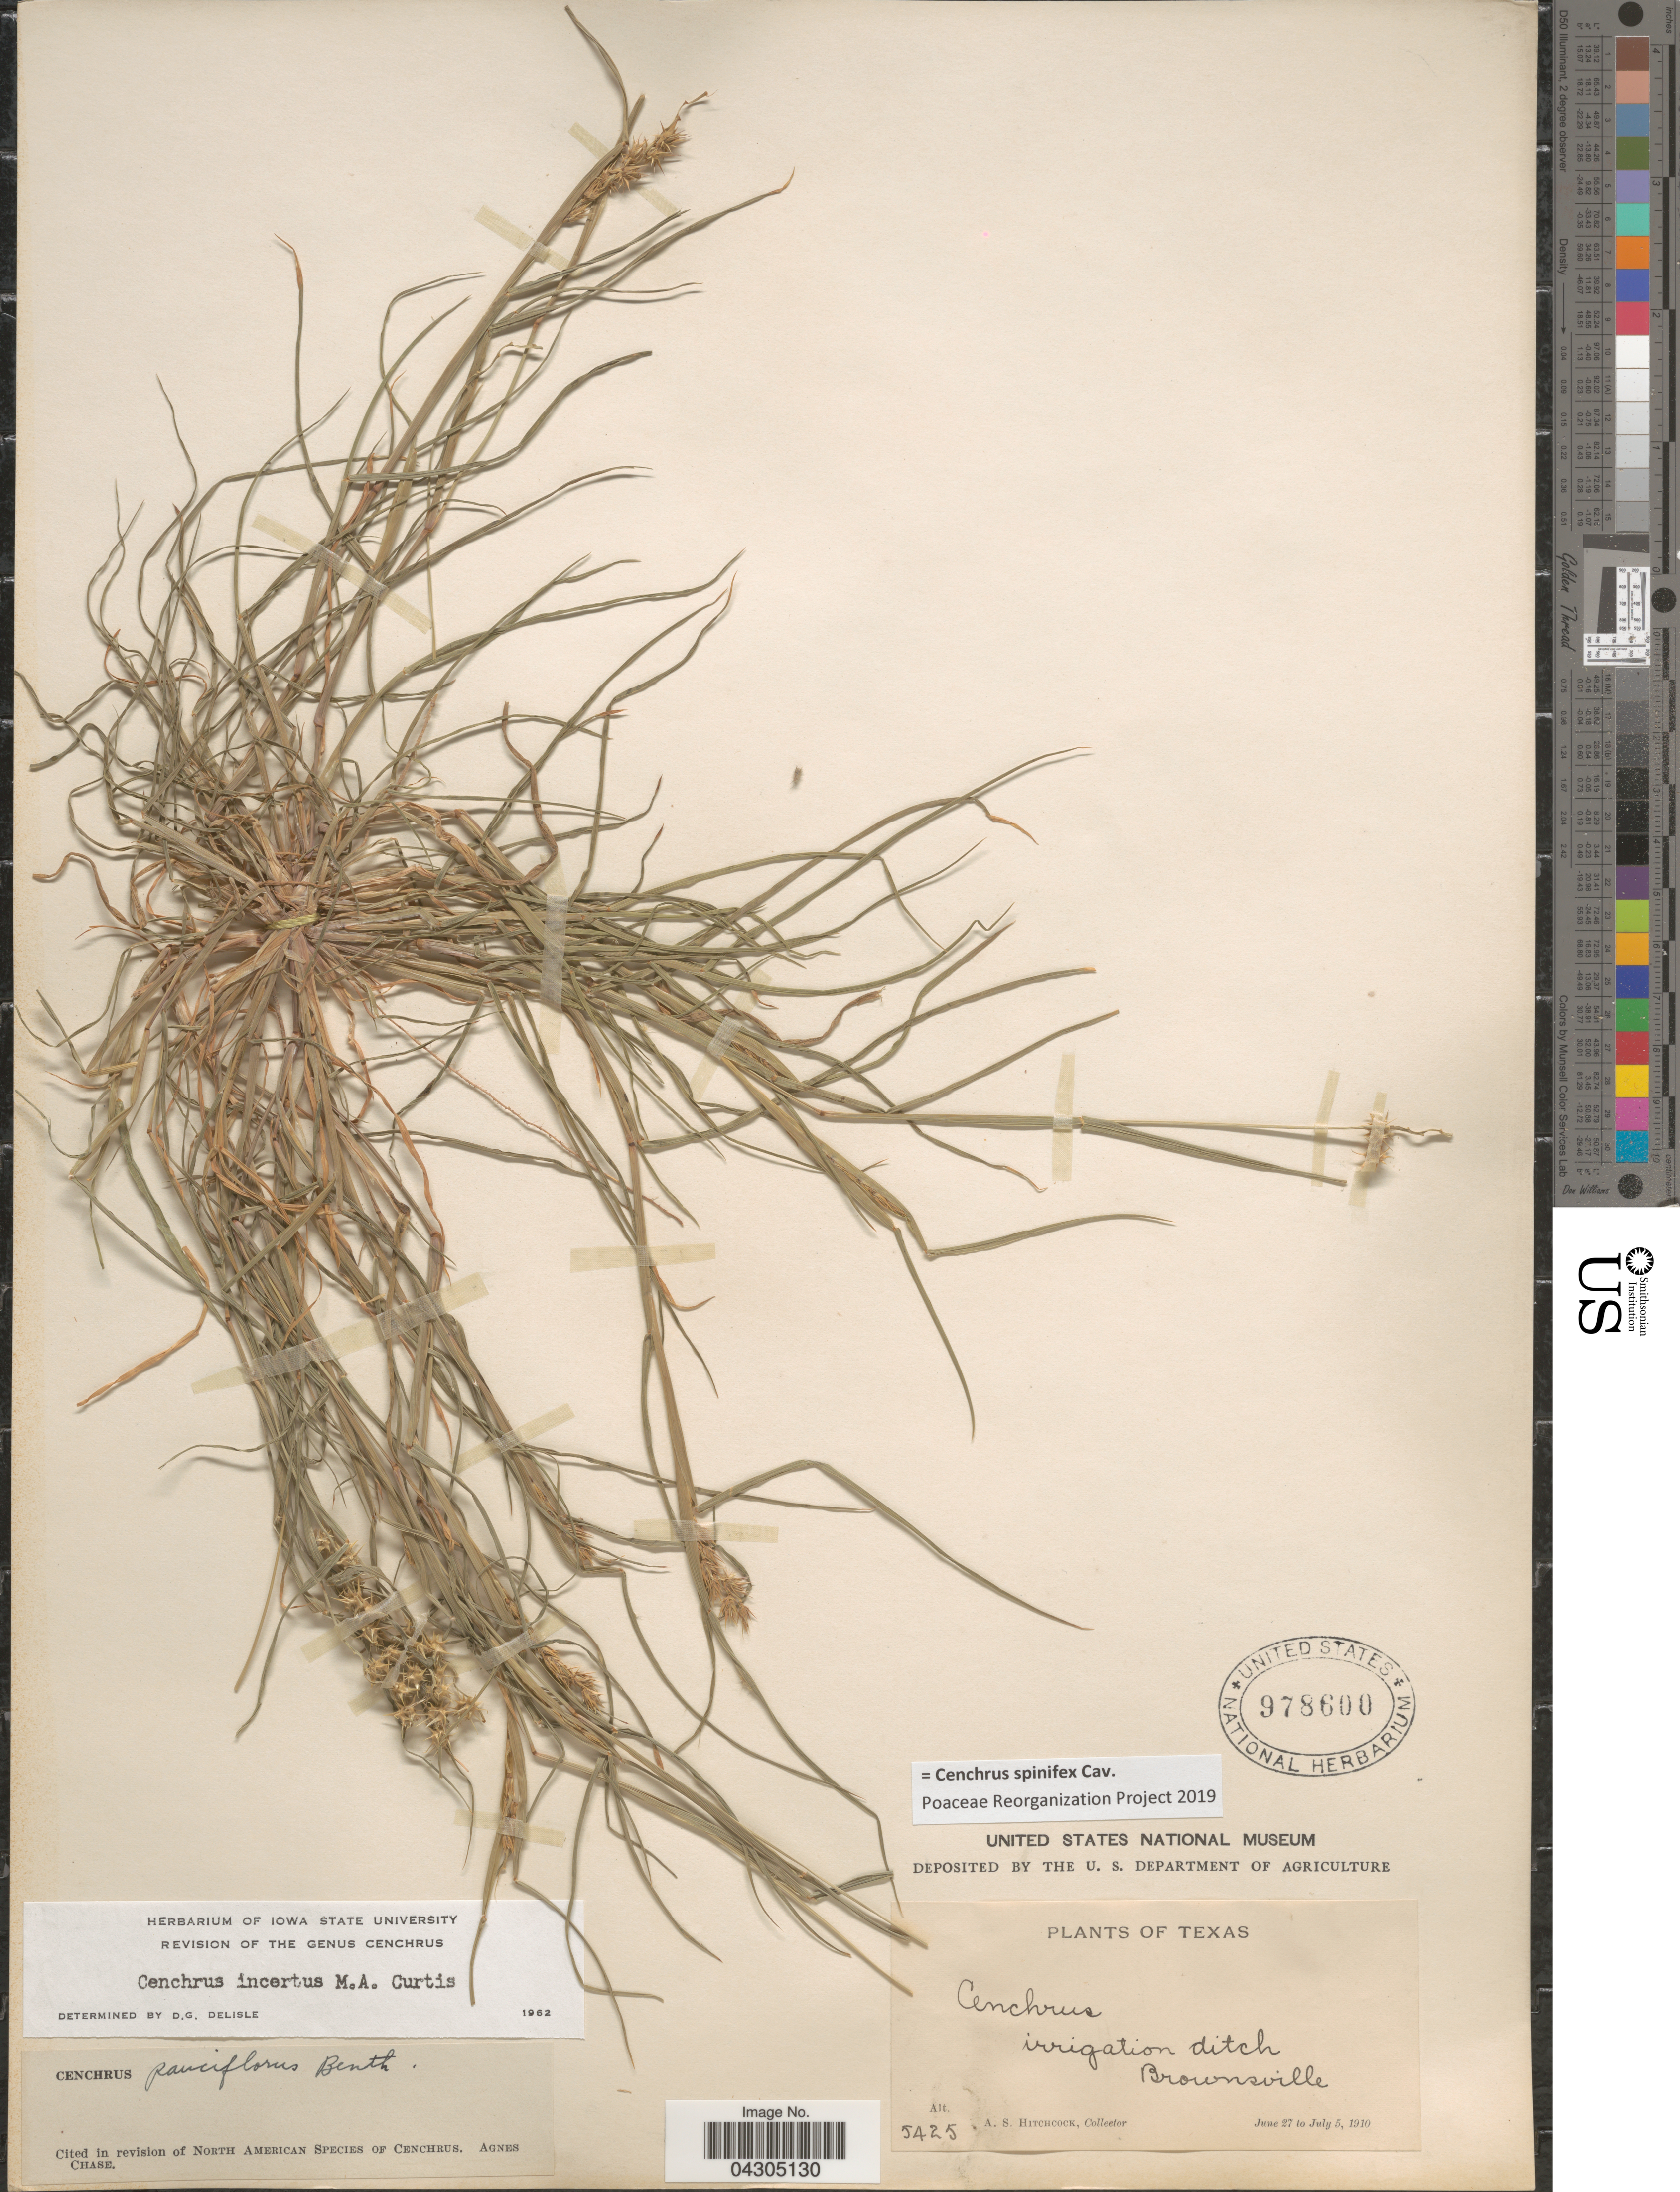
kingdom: Plantae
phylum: Tracheophyta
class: Liliopsida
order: Poales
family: Poaceae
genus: Cenchrus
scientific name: Cenchrus spinifex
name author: Cav.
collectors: A. S. Hitchcock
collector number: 5425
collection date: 1910-06-27/1910-07-05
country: United States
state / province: Texas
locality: Irrigation ditch. Brownsville.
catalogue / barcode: US 978600